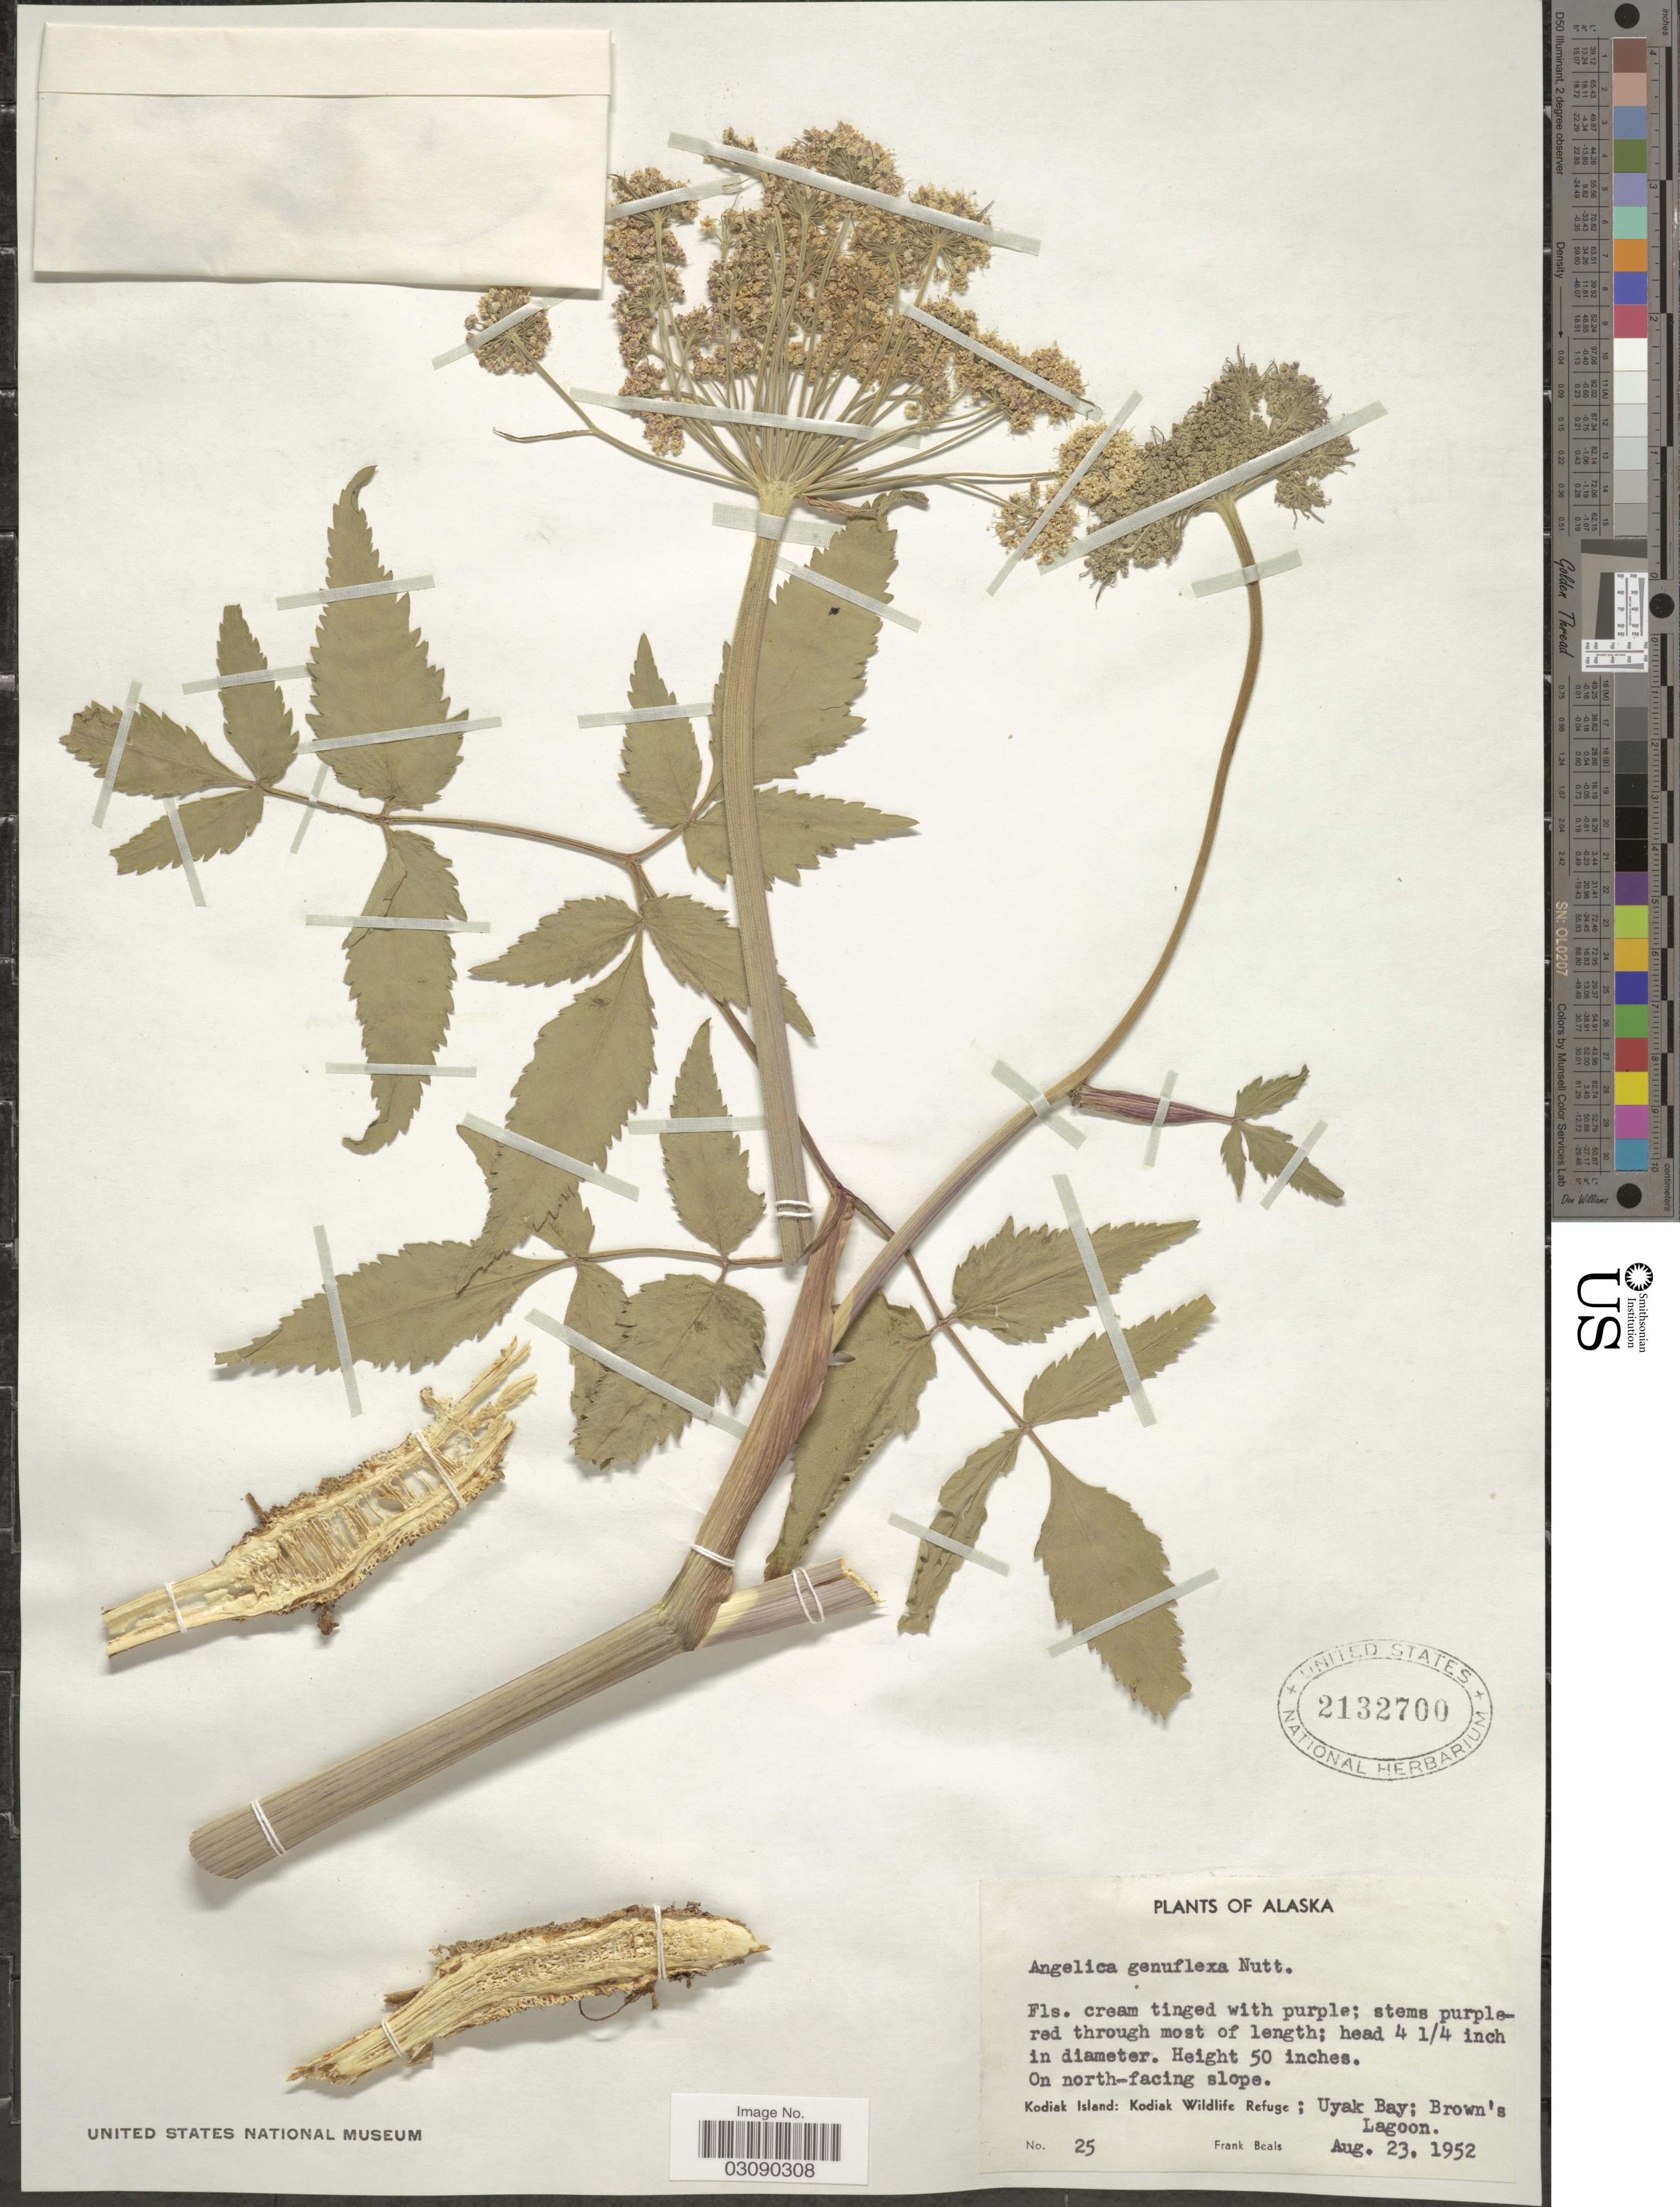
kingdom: Plantae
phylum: Tracheophyta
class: Magnoliopsida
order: Apiales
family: Apiaceae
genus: Angelica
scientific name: Angelica genuflexa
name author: Nutt.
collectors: F. Beals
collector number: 25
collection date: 1952-08-23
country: United States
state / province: Alaska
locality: On north-facing slope. Kodiak Island: Kodiak Wildlife Refuge: Uyak Bay; Brown's Lagoon.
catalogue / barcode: US 2132700